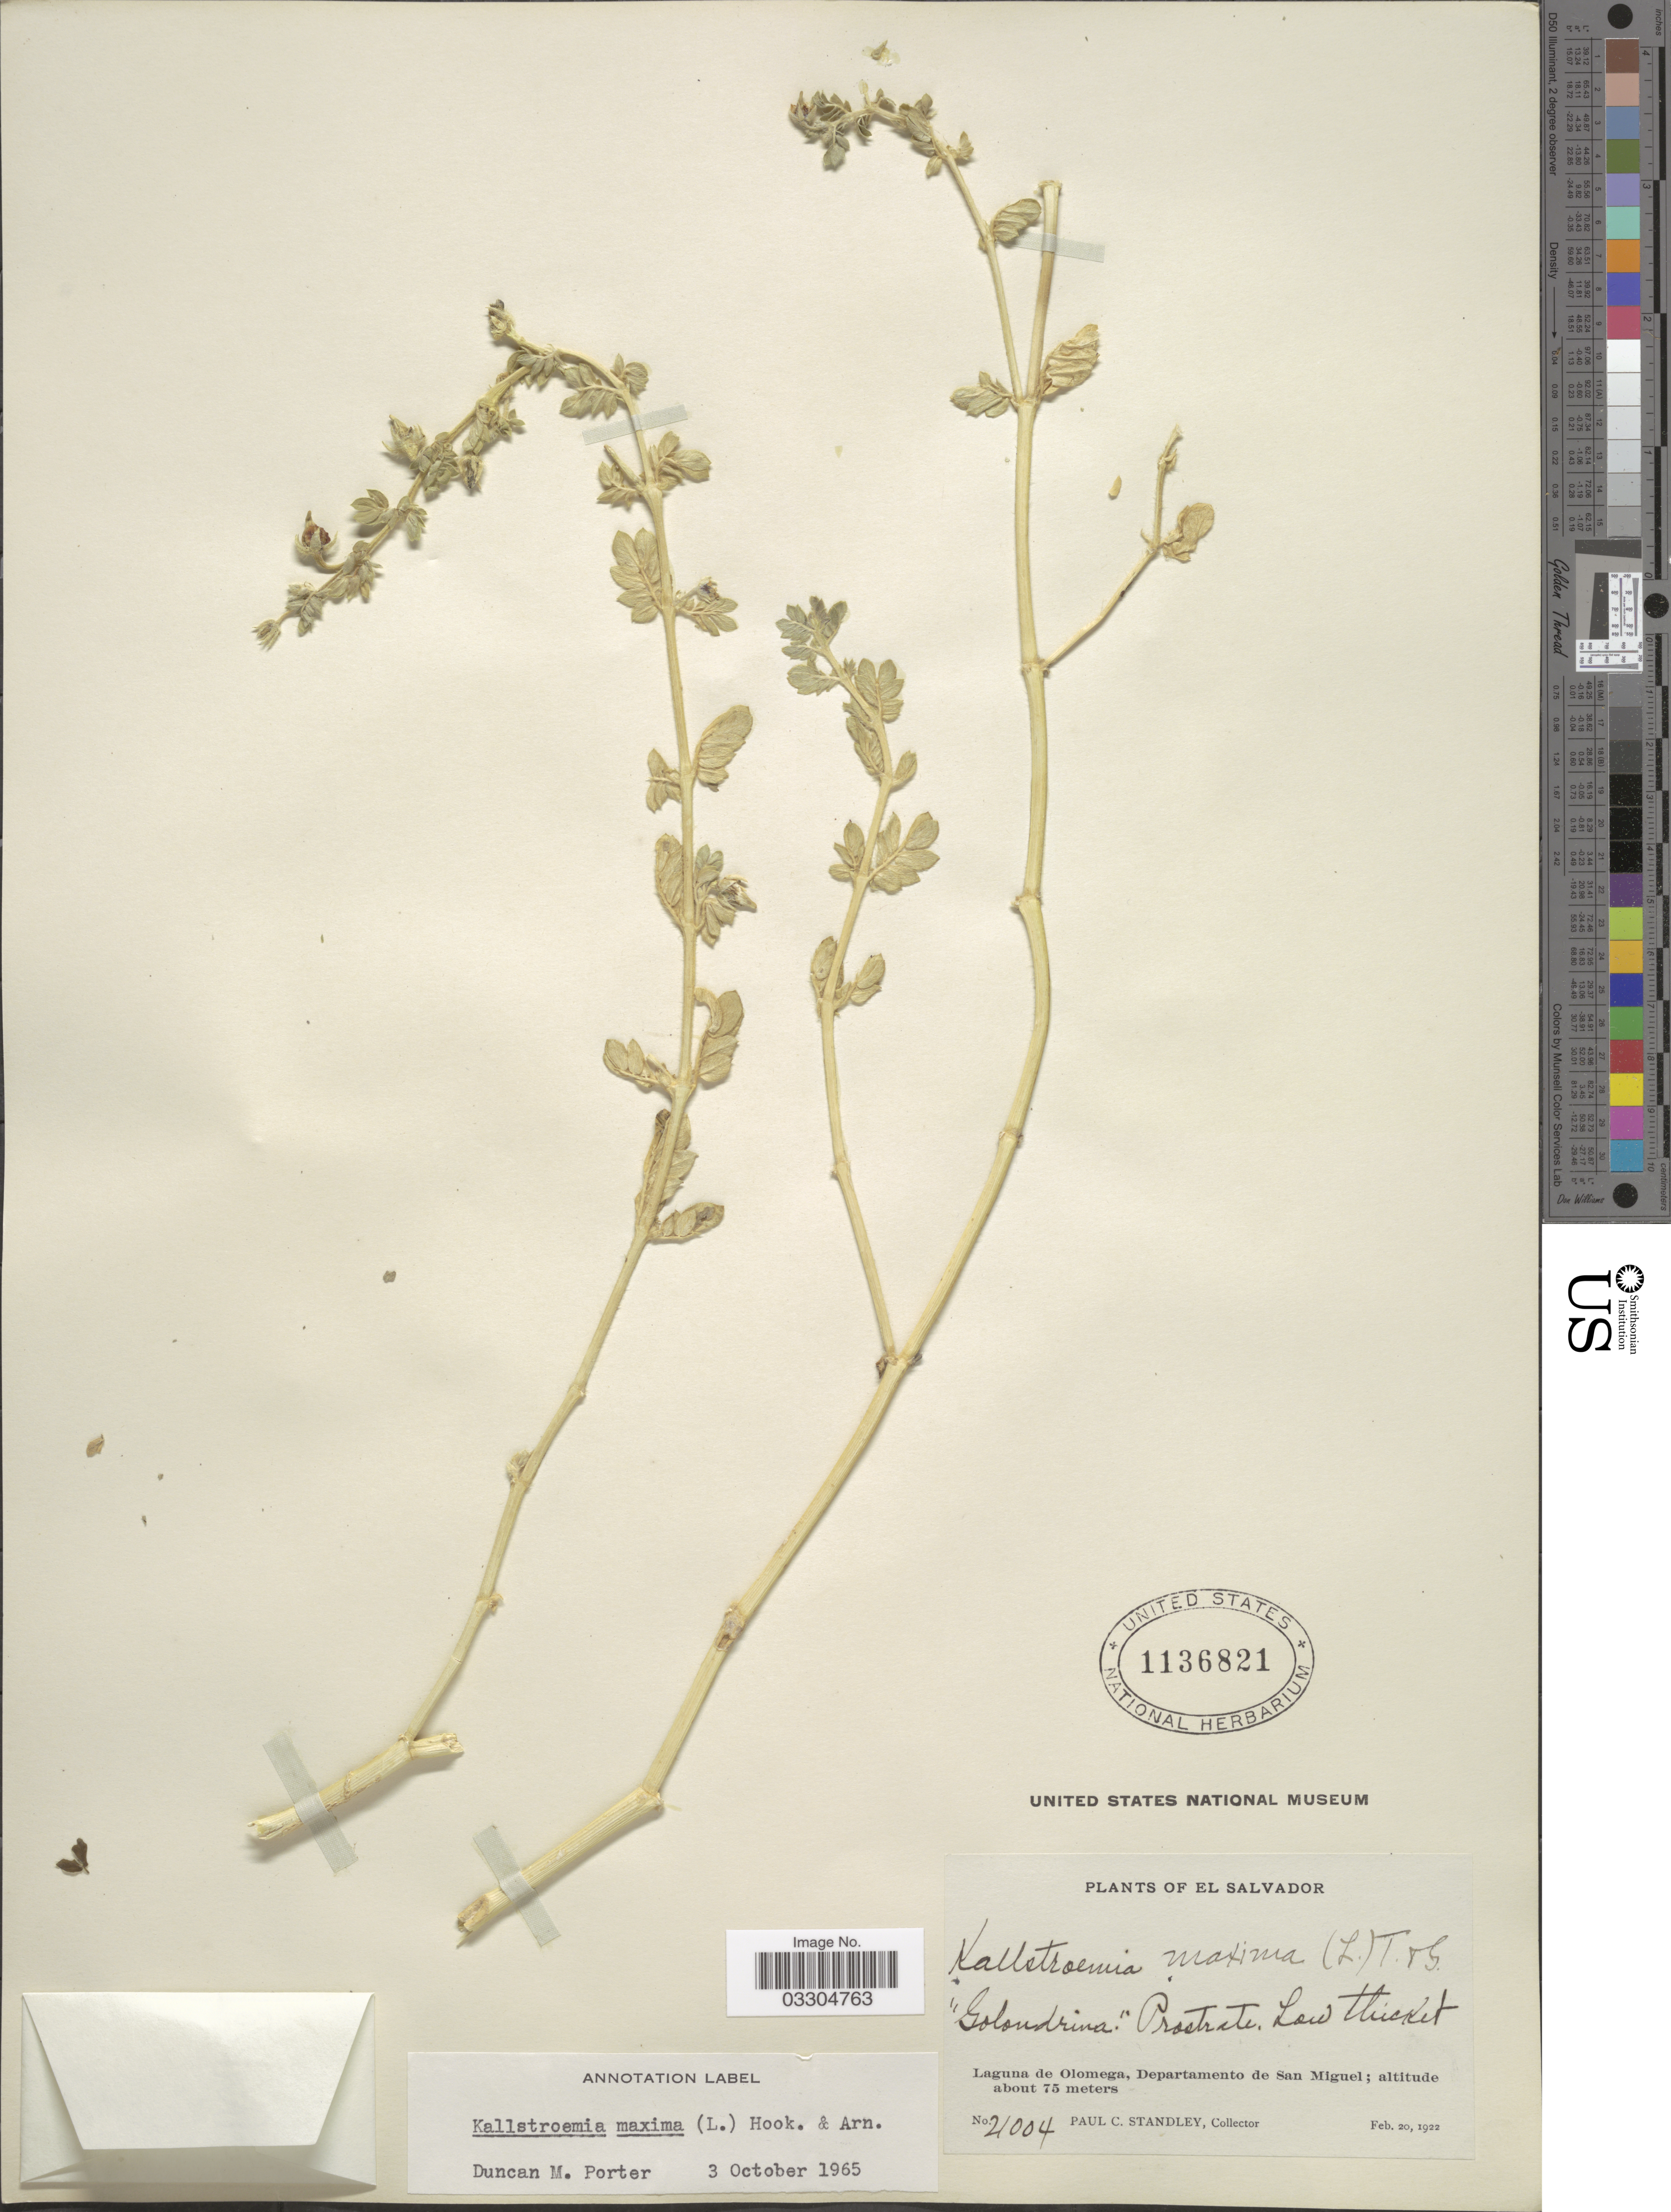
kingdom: Plantae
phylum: Tracheophyta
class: Magnoliopsida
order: Zygophyllales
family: Zygophyllaceae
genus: Kallstroemia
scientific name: Kallstroemia maxima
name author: (L.) Hook. & Arn.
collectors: P. C. Standley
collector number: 21004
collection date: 1922-02-20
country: El Salvador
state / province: San Miguel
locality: Laguna de Olomega, Departamento de San Miguel.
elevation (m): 75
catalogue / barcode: US 1136821